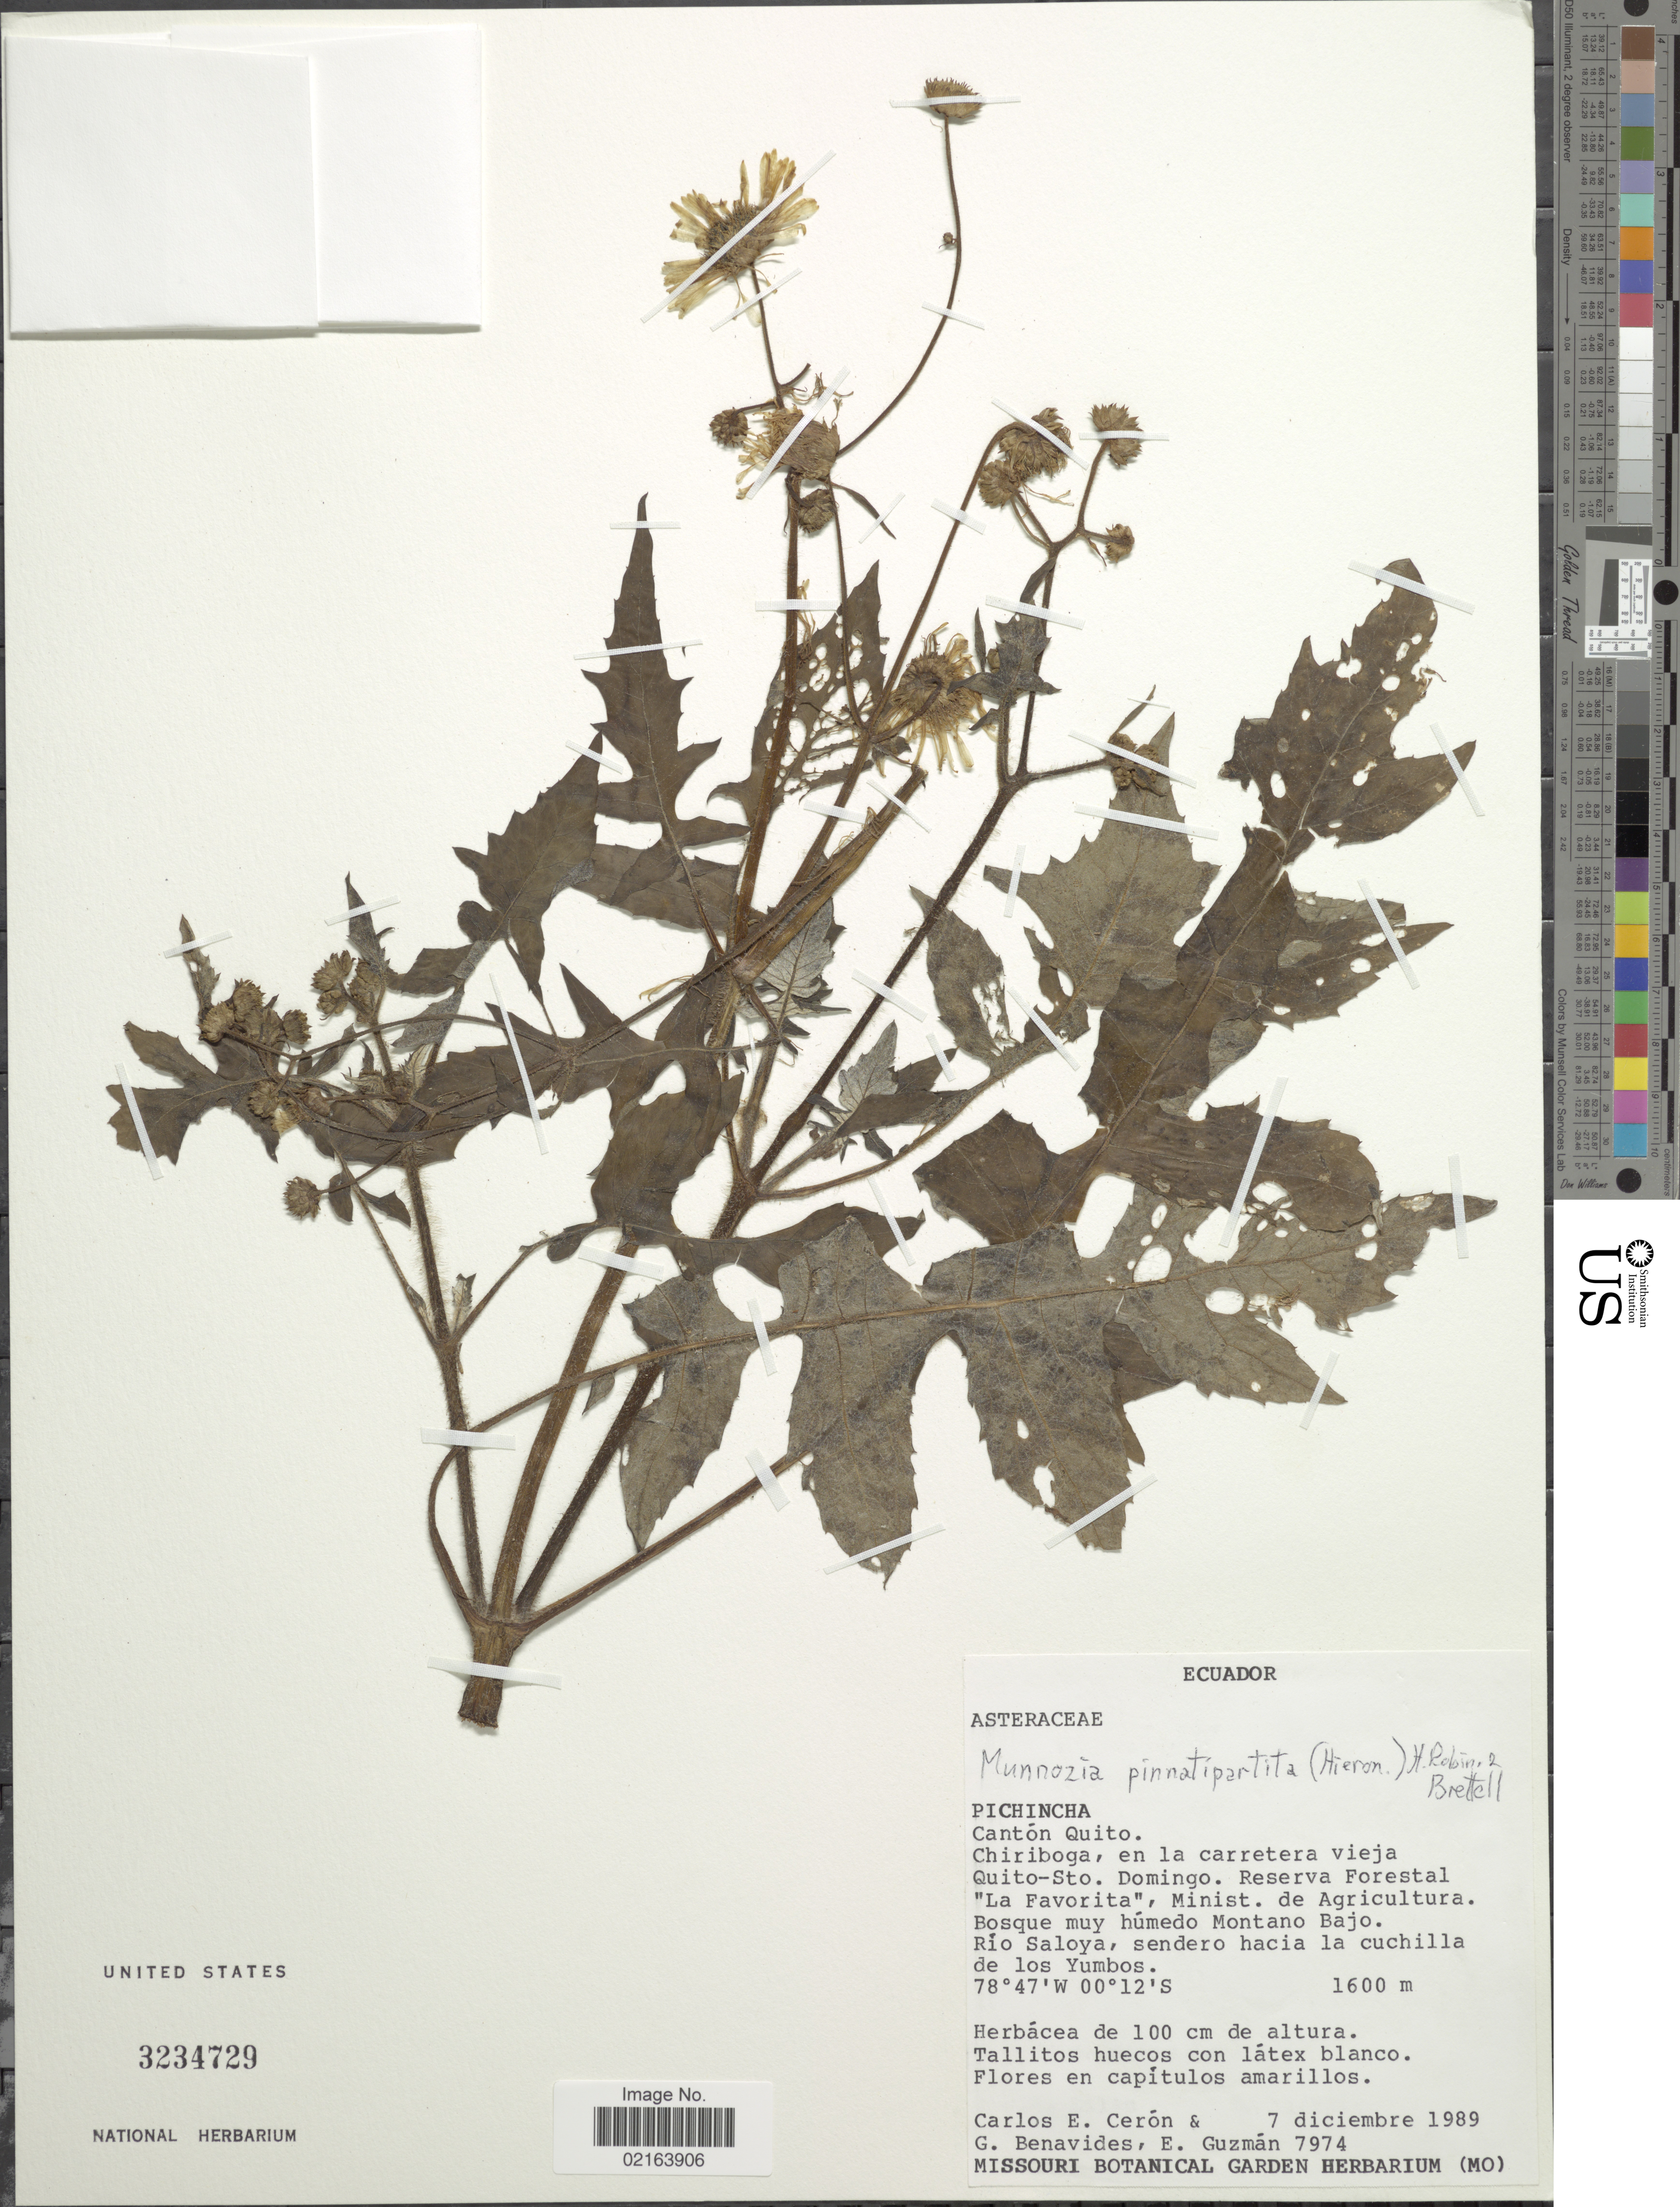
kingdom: Plantae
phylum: Tracheophyta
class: Magnoliopsida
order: Asterales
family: Asteraceae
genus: Munnozia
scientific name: Munnozia pinnatipartita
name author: (Hieron.) H. Rob. & Brettell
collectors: C. E. Cerón M., G. Benavides & E. Guzman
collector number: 7974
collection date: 1989-12-07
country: Ecuador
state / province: Pichincha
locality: Pichincha, Canton Quito, Chiriboga, en la carretera vieja Quito-Sto. Domingo, Bosque muy humedo Montano Bajo, Rio Saloya, sendero hacia la cuchilla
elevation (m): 1600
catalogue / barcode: US 3234729